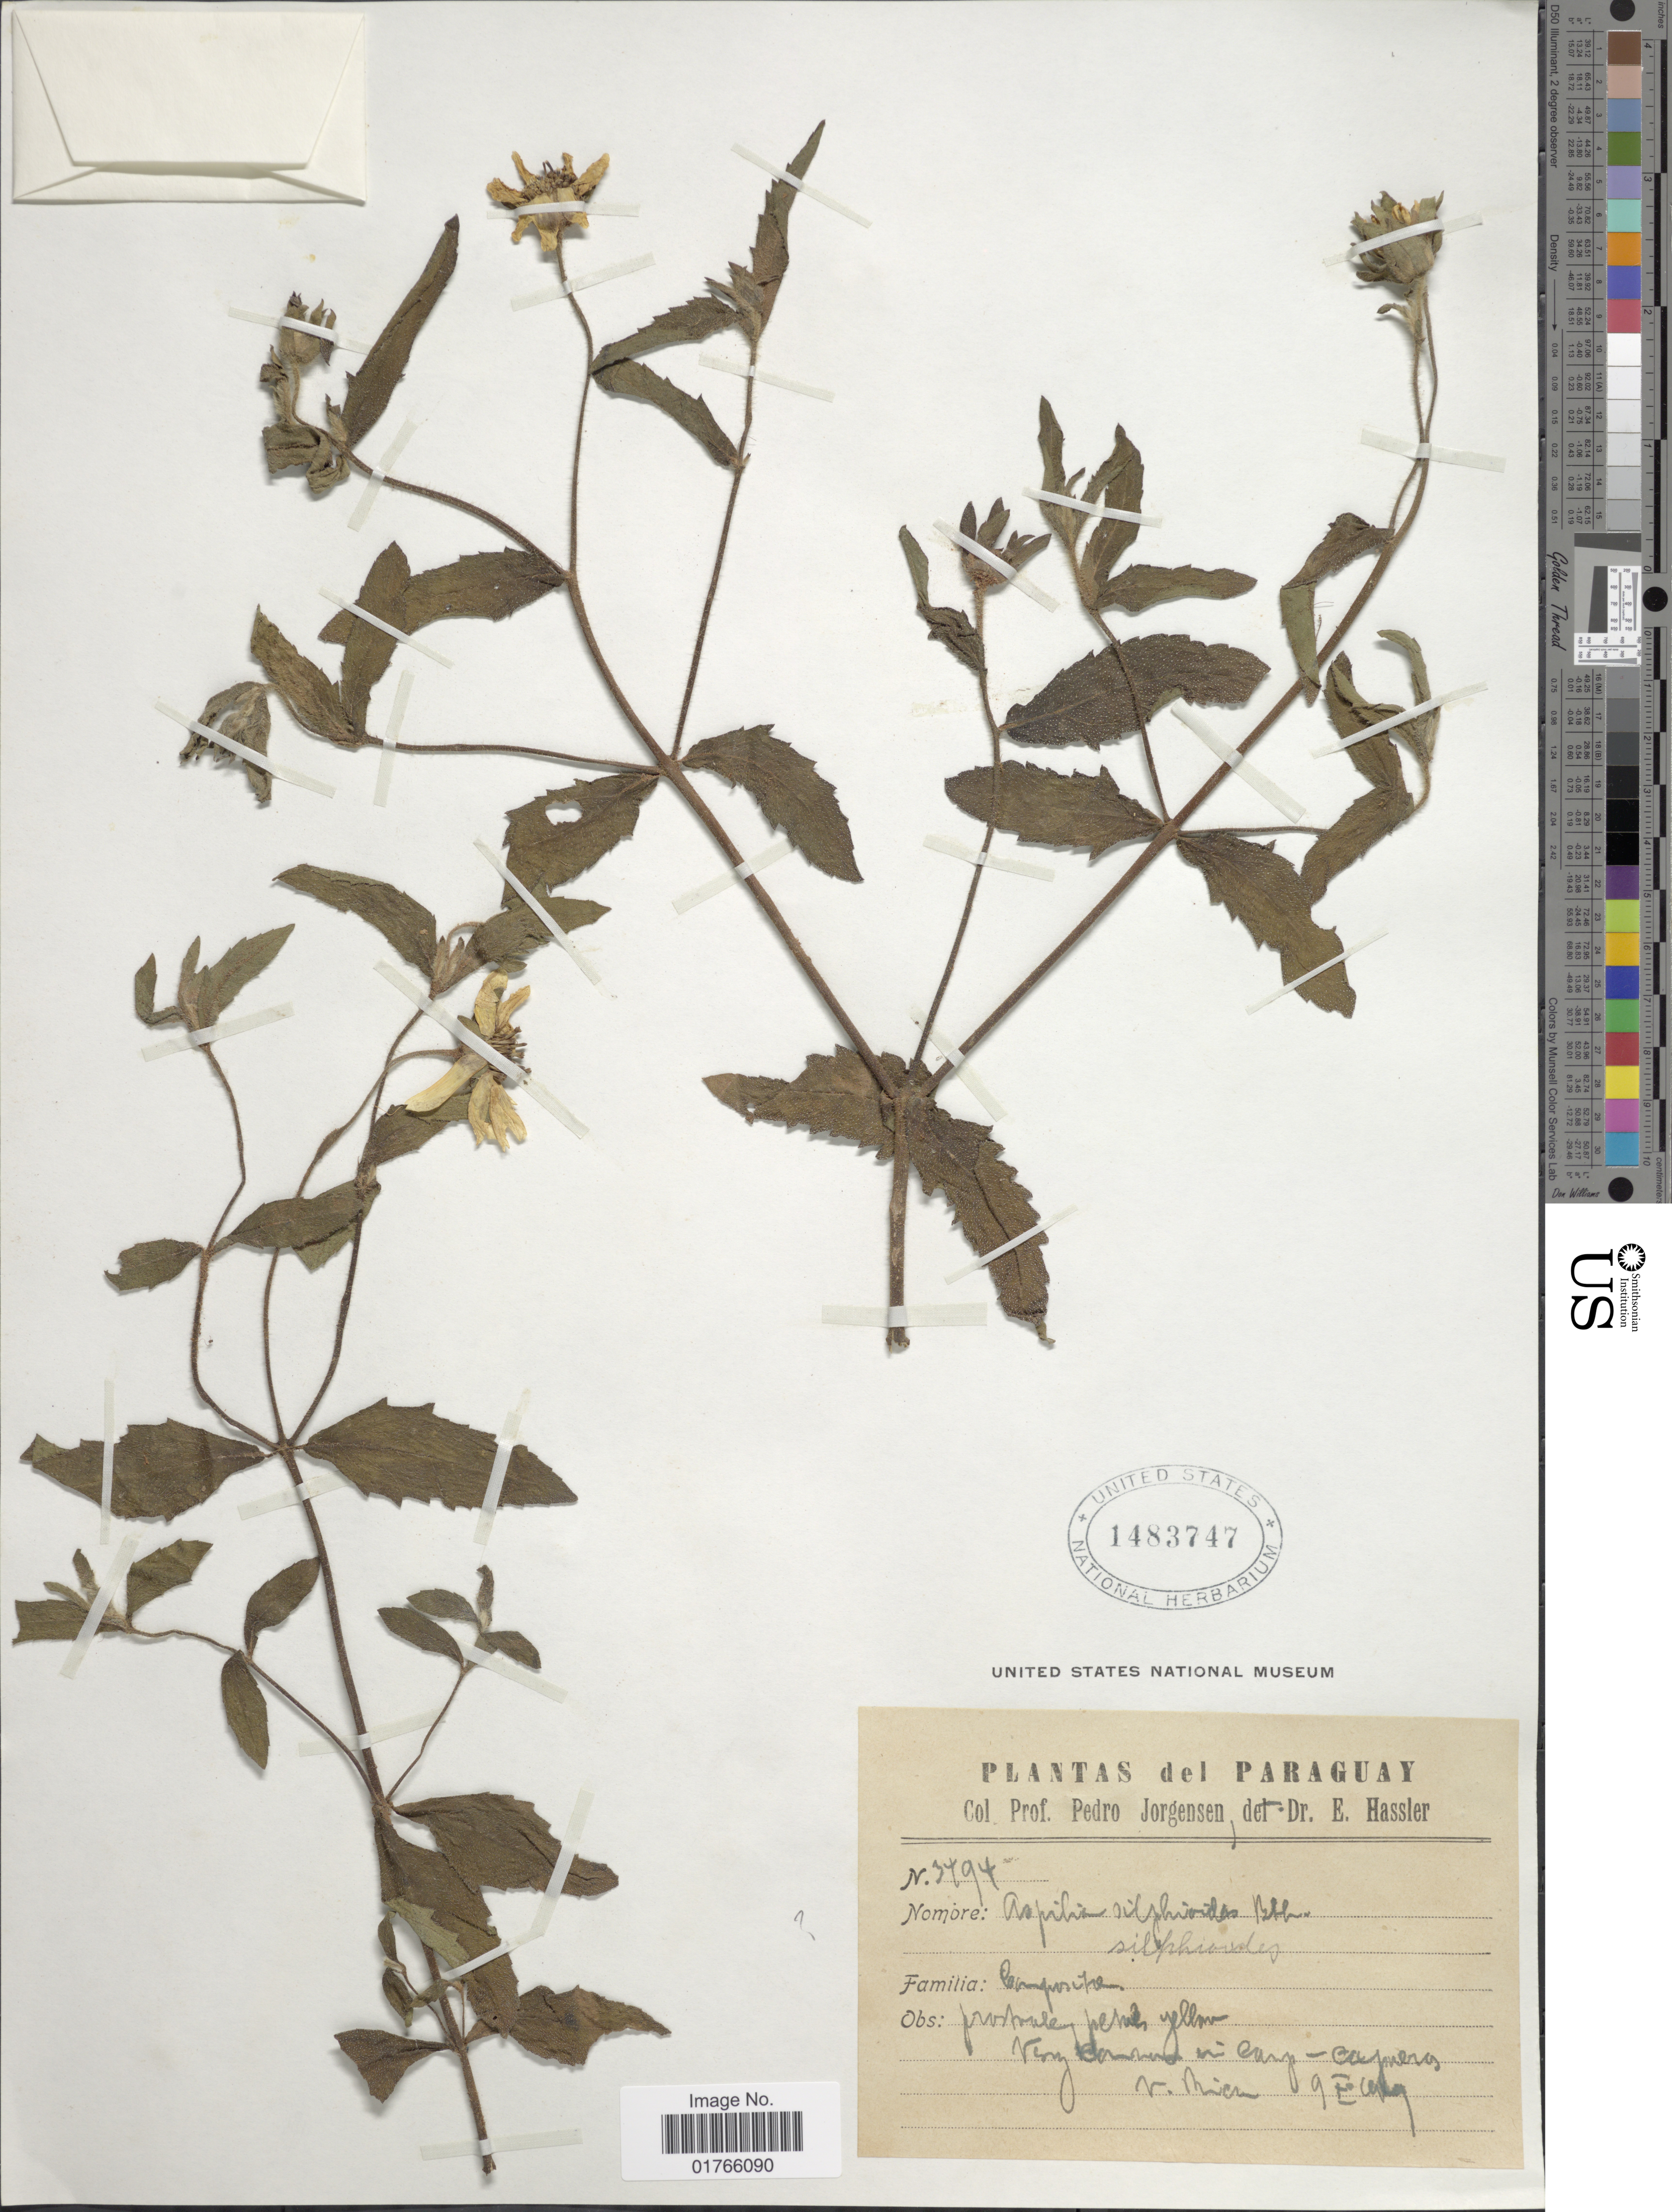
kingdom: Plantae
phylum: Tracheophyta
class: Magnoliopsida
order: Asterales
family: Asteraceae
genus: Aspilia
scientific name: Aspilia silphioides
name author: (Hook. & Arn.) Benth. ex Benth. & Hook. f.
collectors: P. Jörgensen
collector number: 3494*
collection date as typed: Transcribed d/m/y: 9/10/49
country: Paraguay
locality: Campas, V. Rica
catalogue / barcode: US 1483747